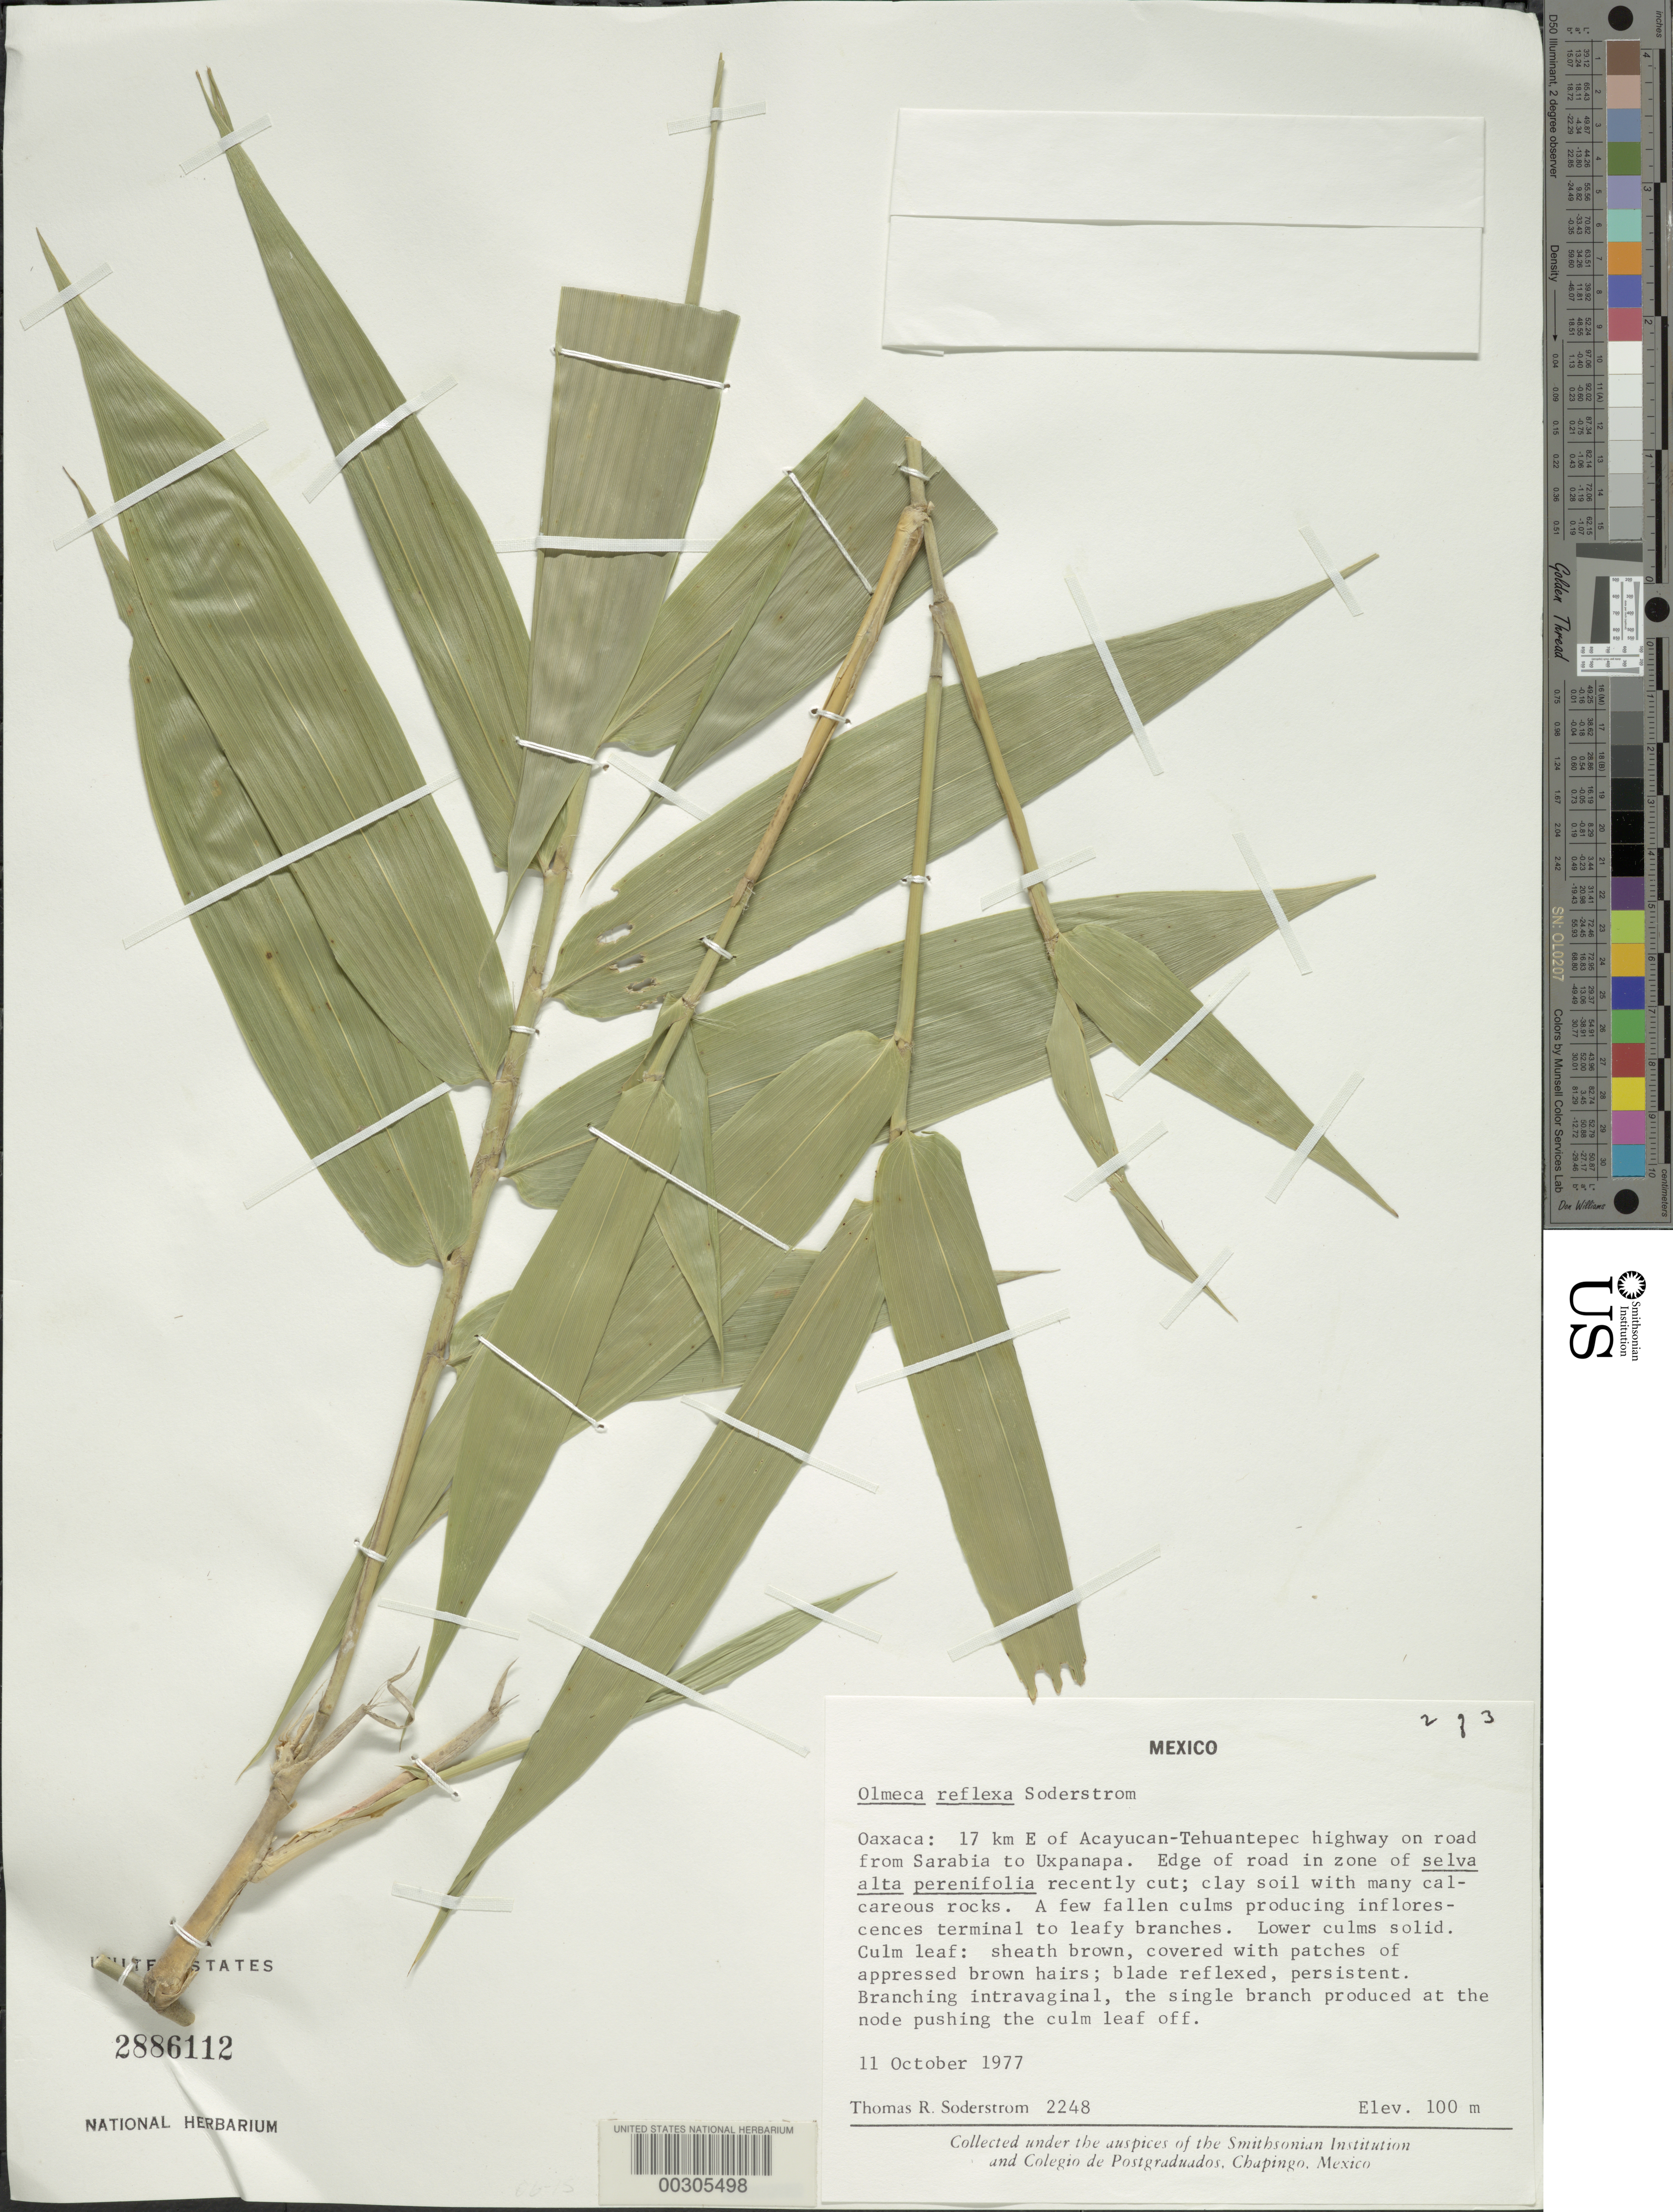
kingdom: Plantae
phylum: Tracheophyta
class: Liliopsida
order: Poales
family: Poaceae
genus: Olmeca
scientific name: Olmeca reflexa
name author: Soderstr.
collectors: T. R. Soderstrom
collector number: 2248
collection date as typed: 11 Oct 1977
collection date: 1977-10-11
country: Mexico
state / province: Oaxaca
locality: Sarabia, Uxpanapa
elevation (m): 100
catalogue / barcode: US 2886112